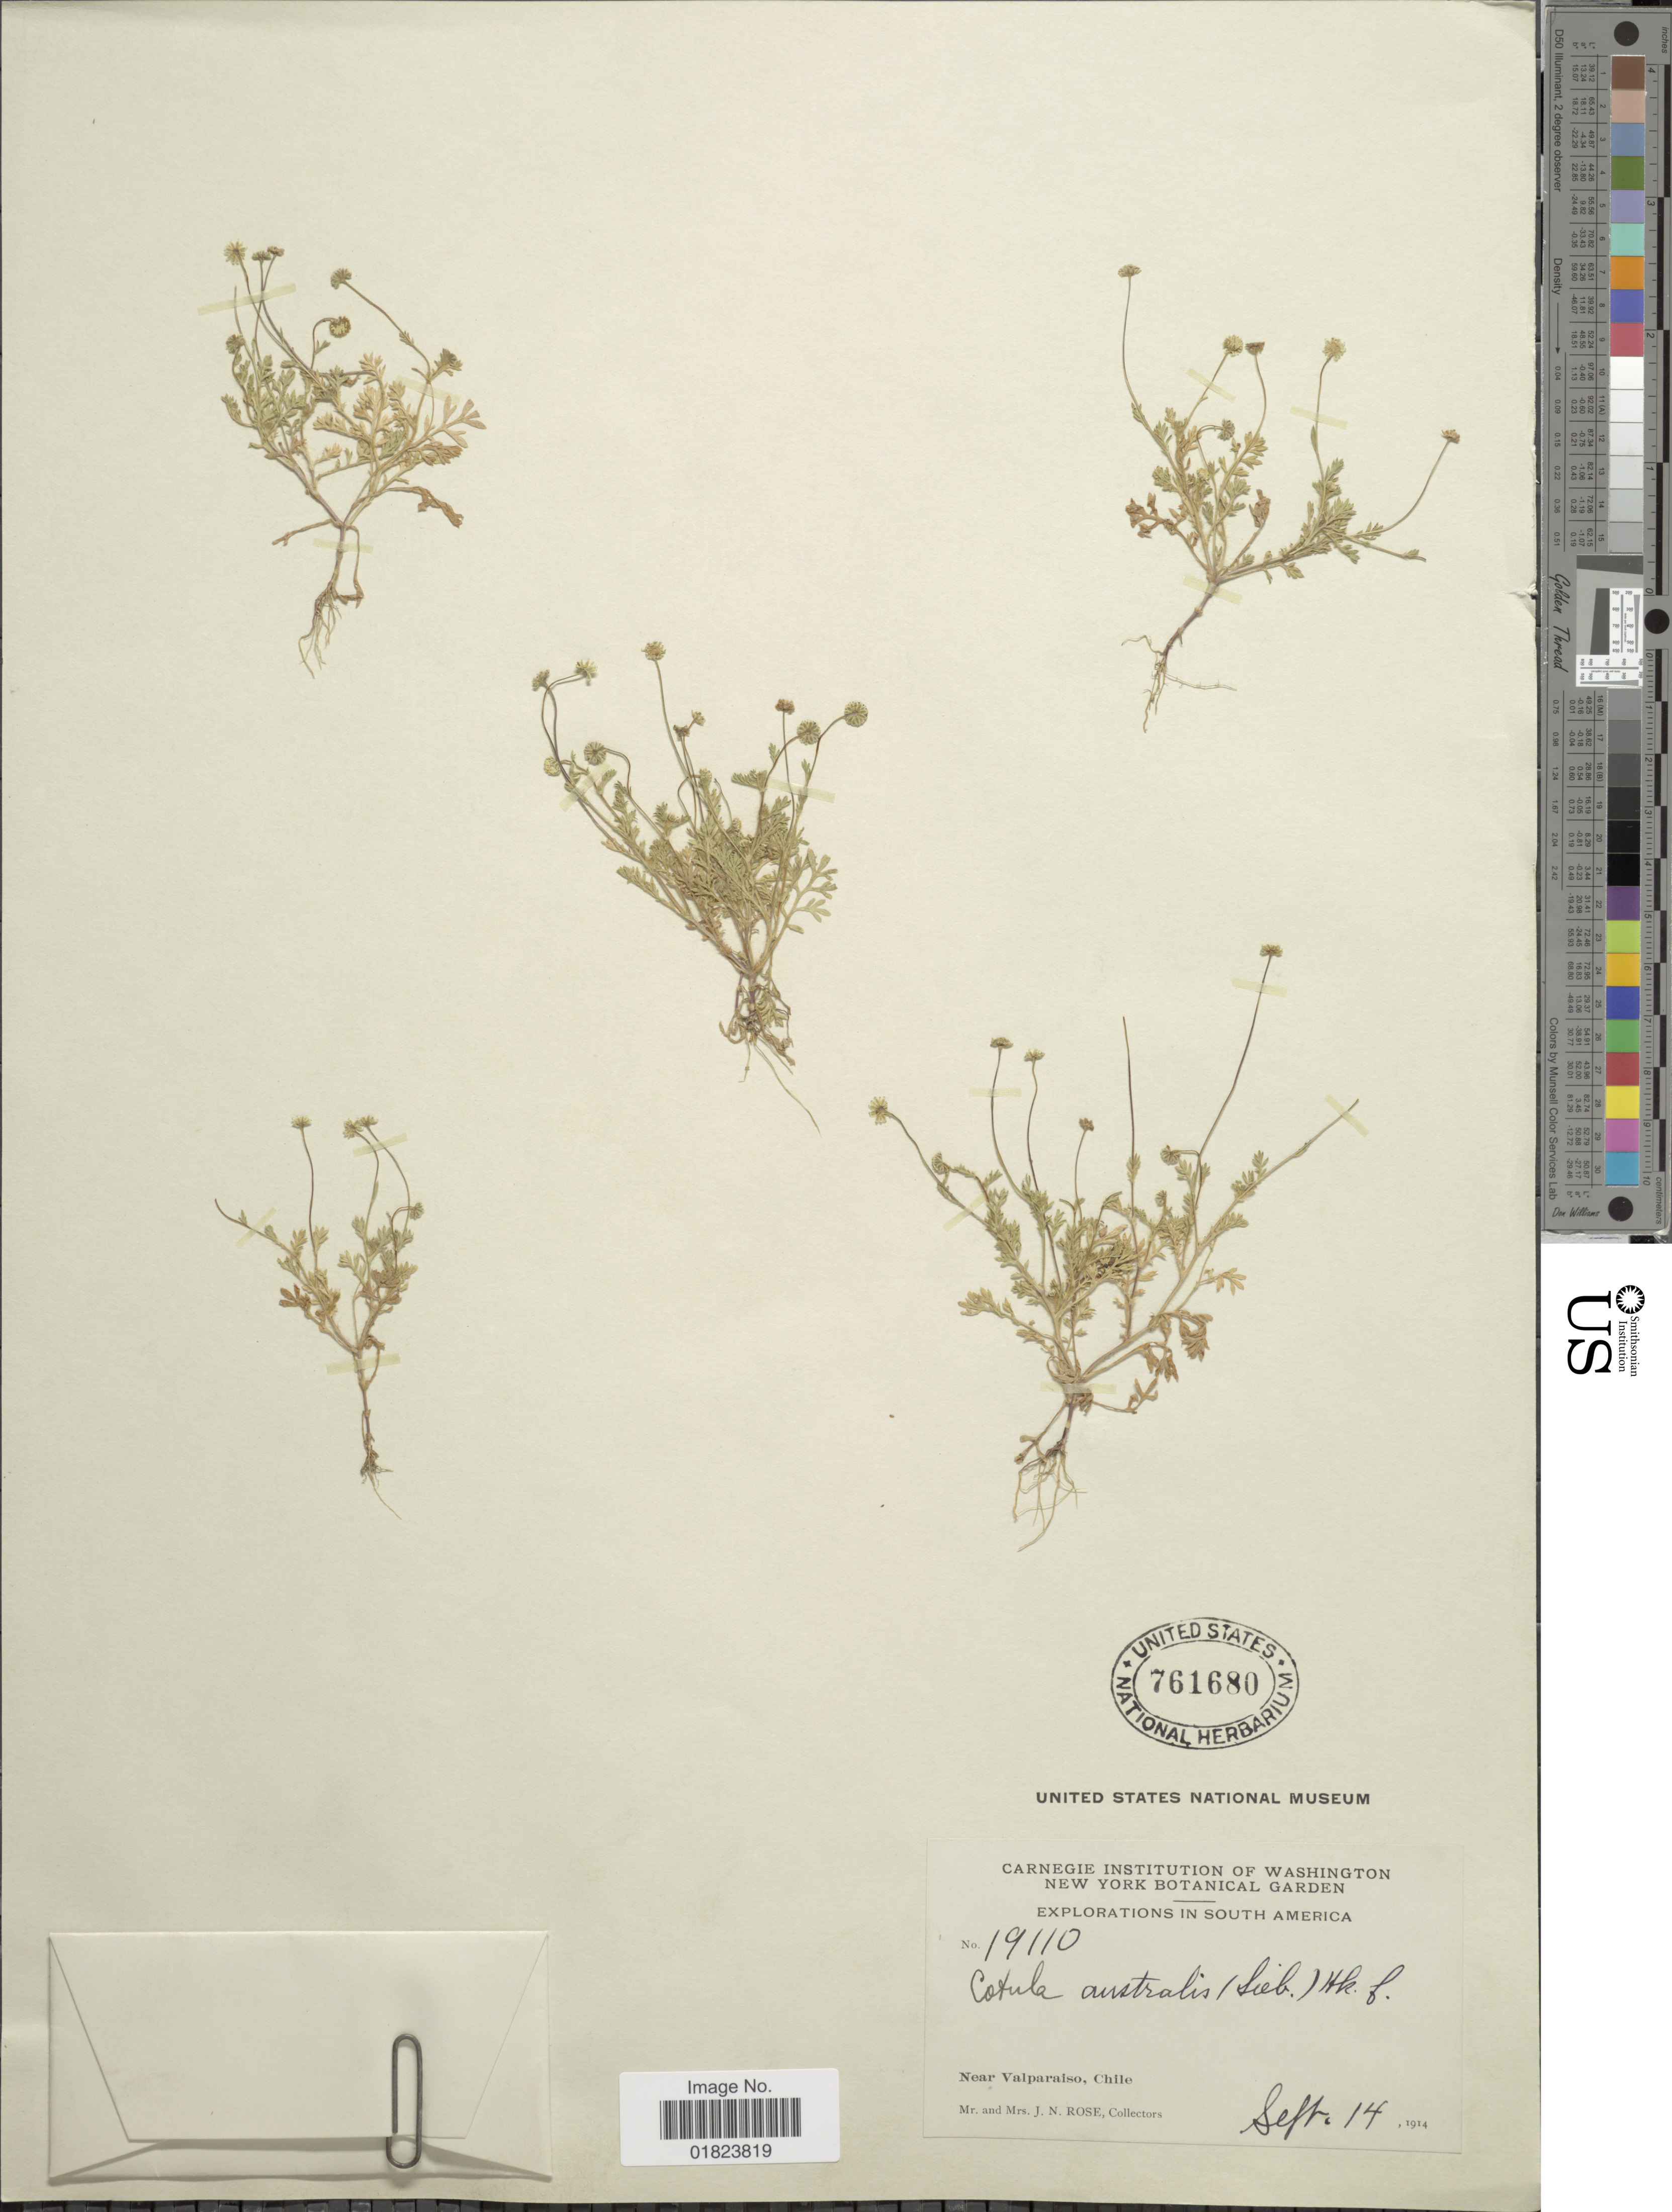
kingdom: Plantae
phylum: Tracheophyta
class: Magnoliopsida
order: Asterales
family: Asteraceae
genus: Cotula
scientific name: Cotula australis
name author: (Sieber ex Spreng.) Hook. f.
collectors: J. N. Rose & L. B. Rose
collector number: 19110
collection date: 1914-09-14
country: Chile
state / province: Valparaíso (V)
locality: Near Valparaiso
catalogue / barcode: US 761680